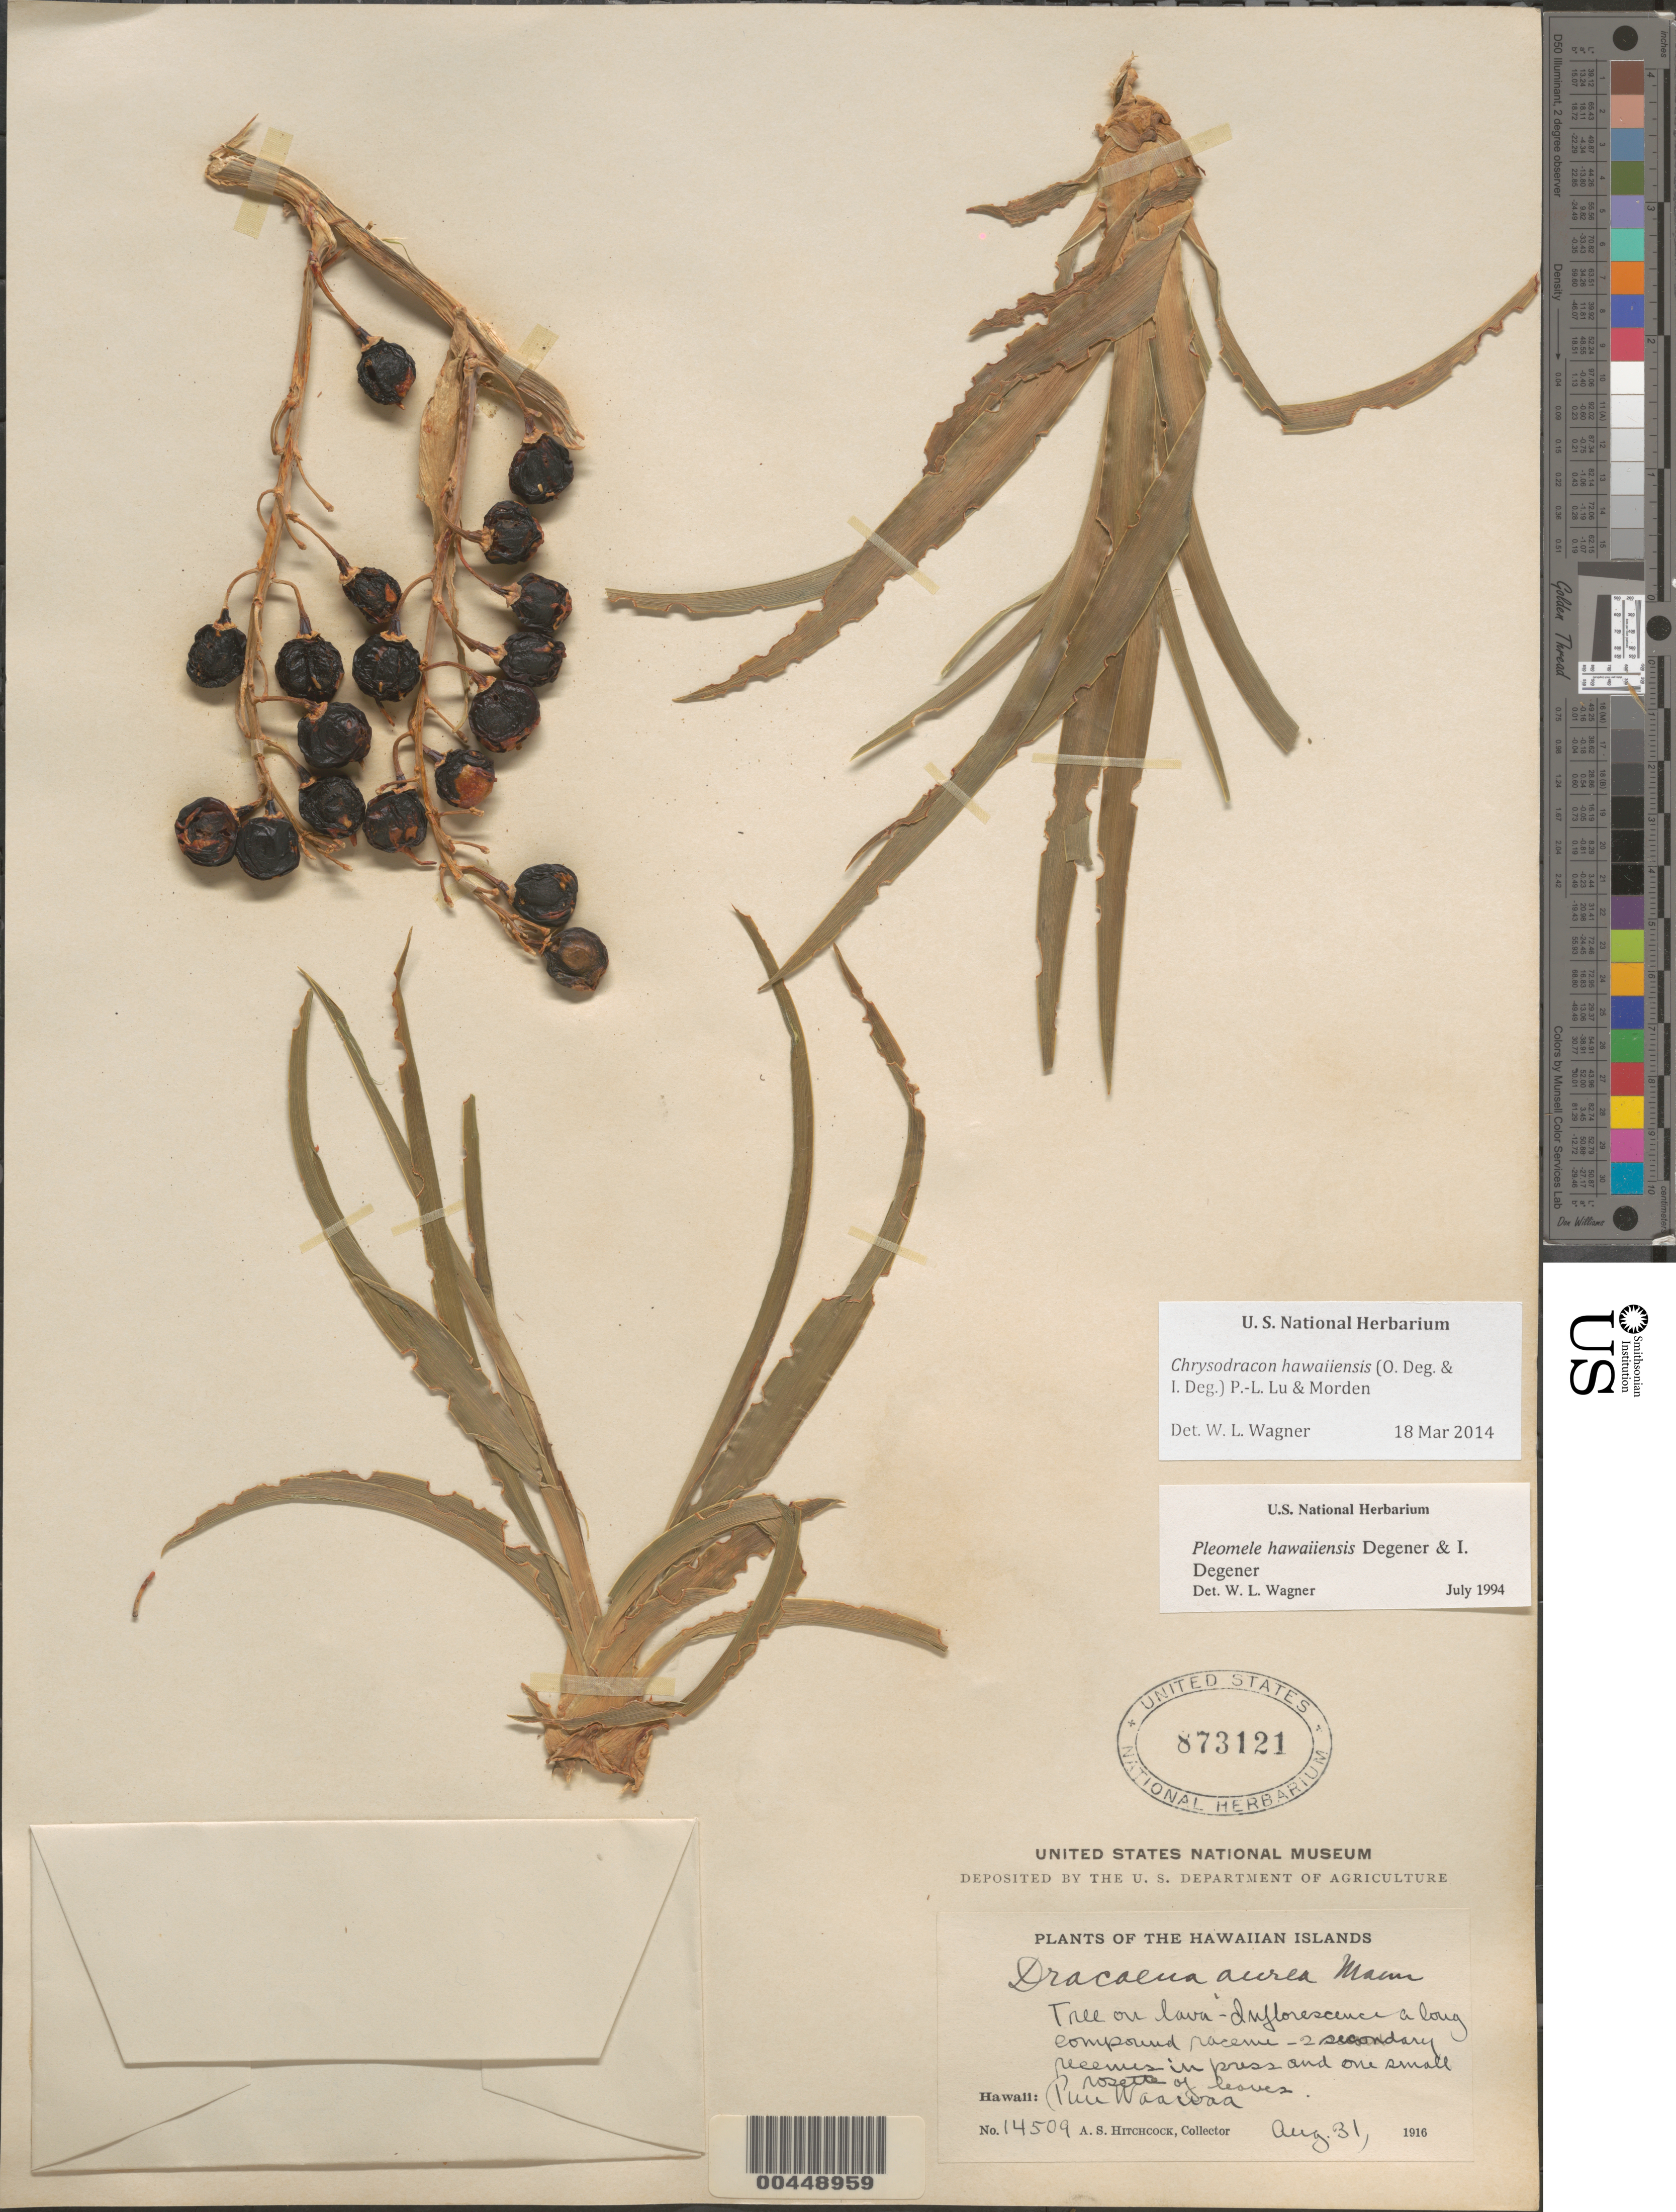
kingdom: Plantae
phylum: Tracheophyta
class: Liliopsida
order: Asparagales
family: Asparagaceae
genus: Dracaena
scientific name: Dracaena konaensis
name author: (H. St. John) Jankalski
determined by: Wagner, W. L., (BOT), Smithsonian Institution - National Museum of Natural History (UNITED STATES)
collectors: A. S. Hitchcock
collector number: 14509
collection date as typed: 31 Aug 1916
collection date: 1916-08-31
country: United States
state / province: Hawaii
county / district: Hawaii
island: Hawaii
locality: Puu Waawaa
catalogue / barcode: US 873121